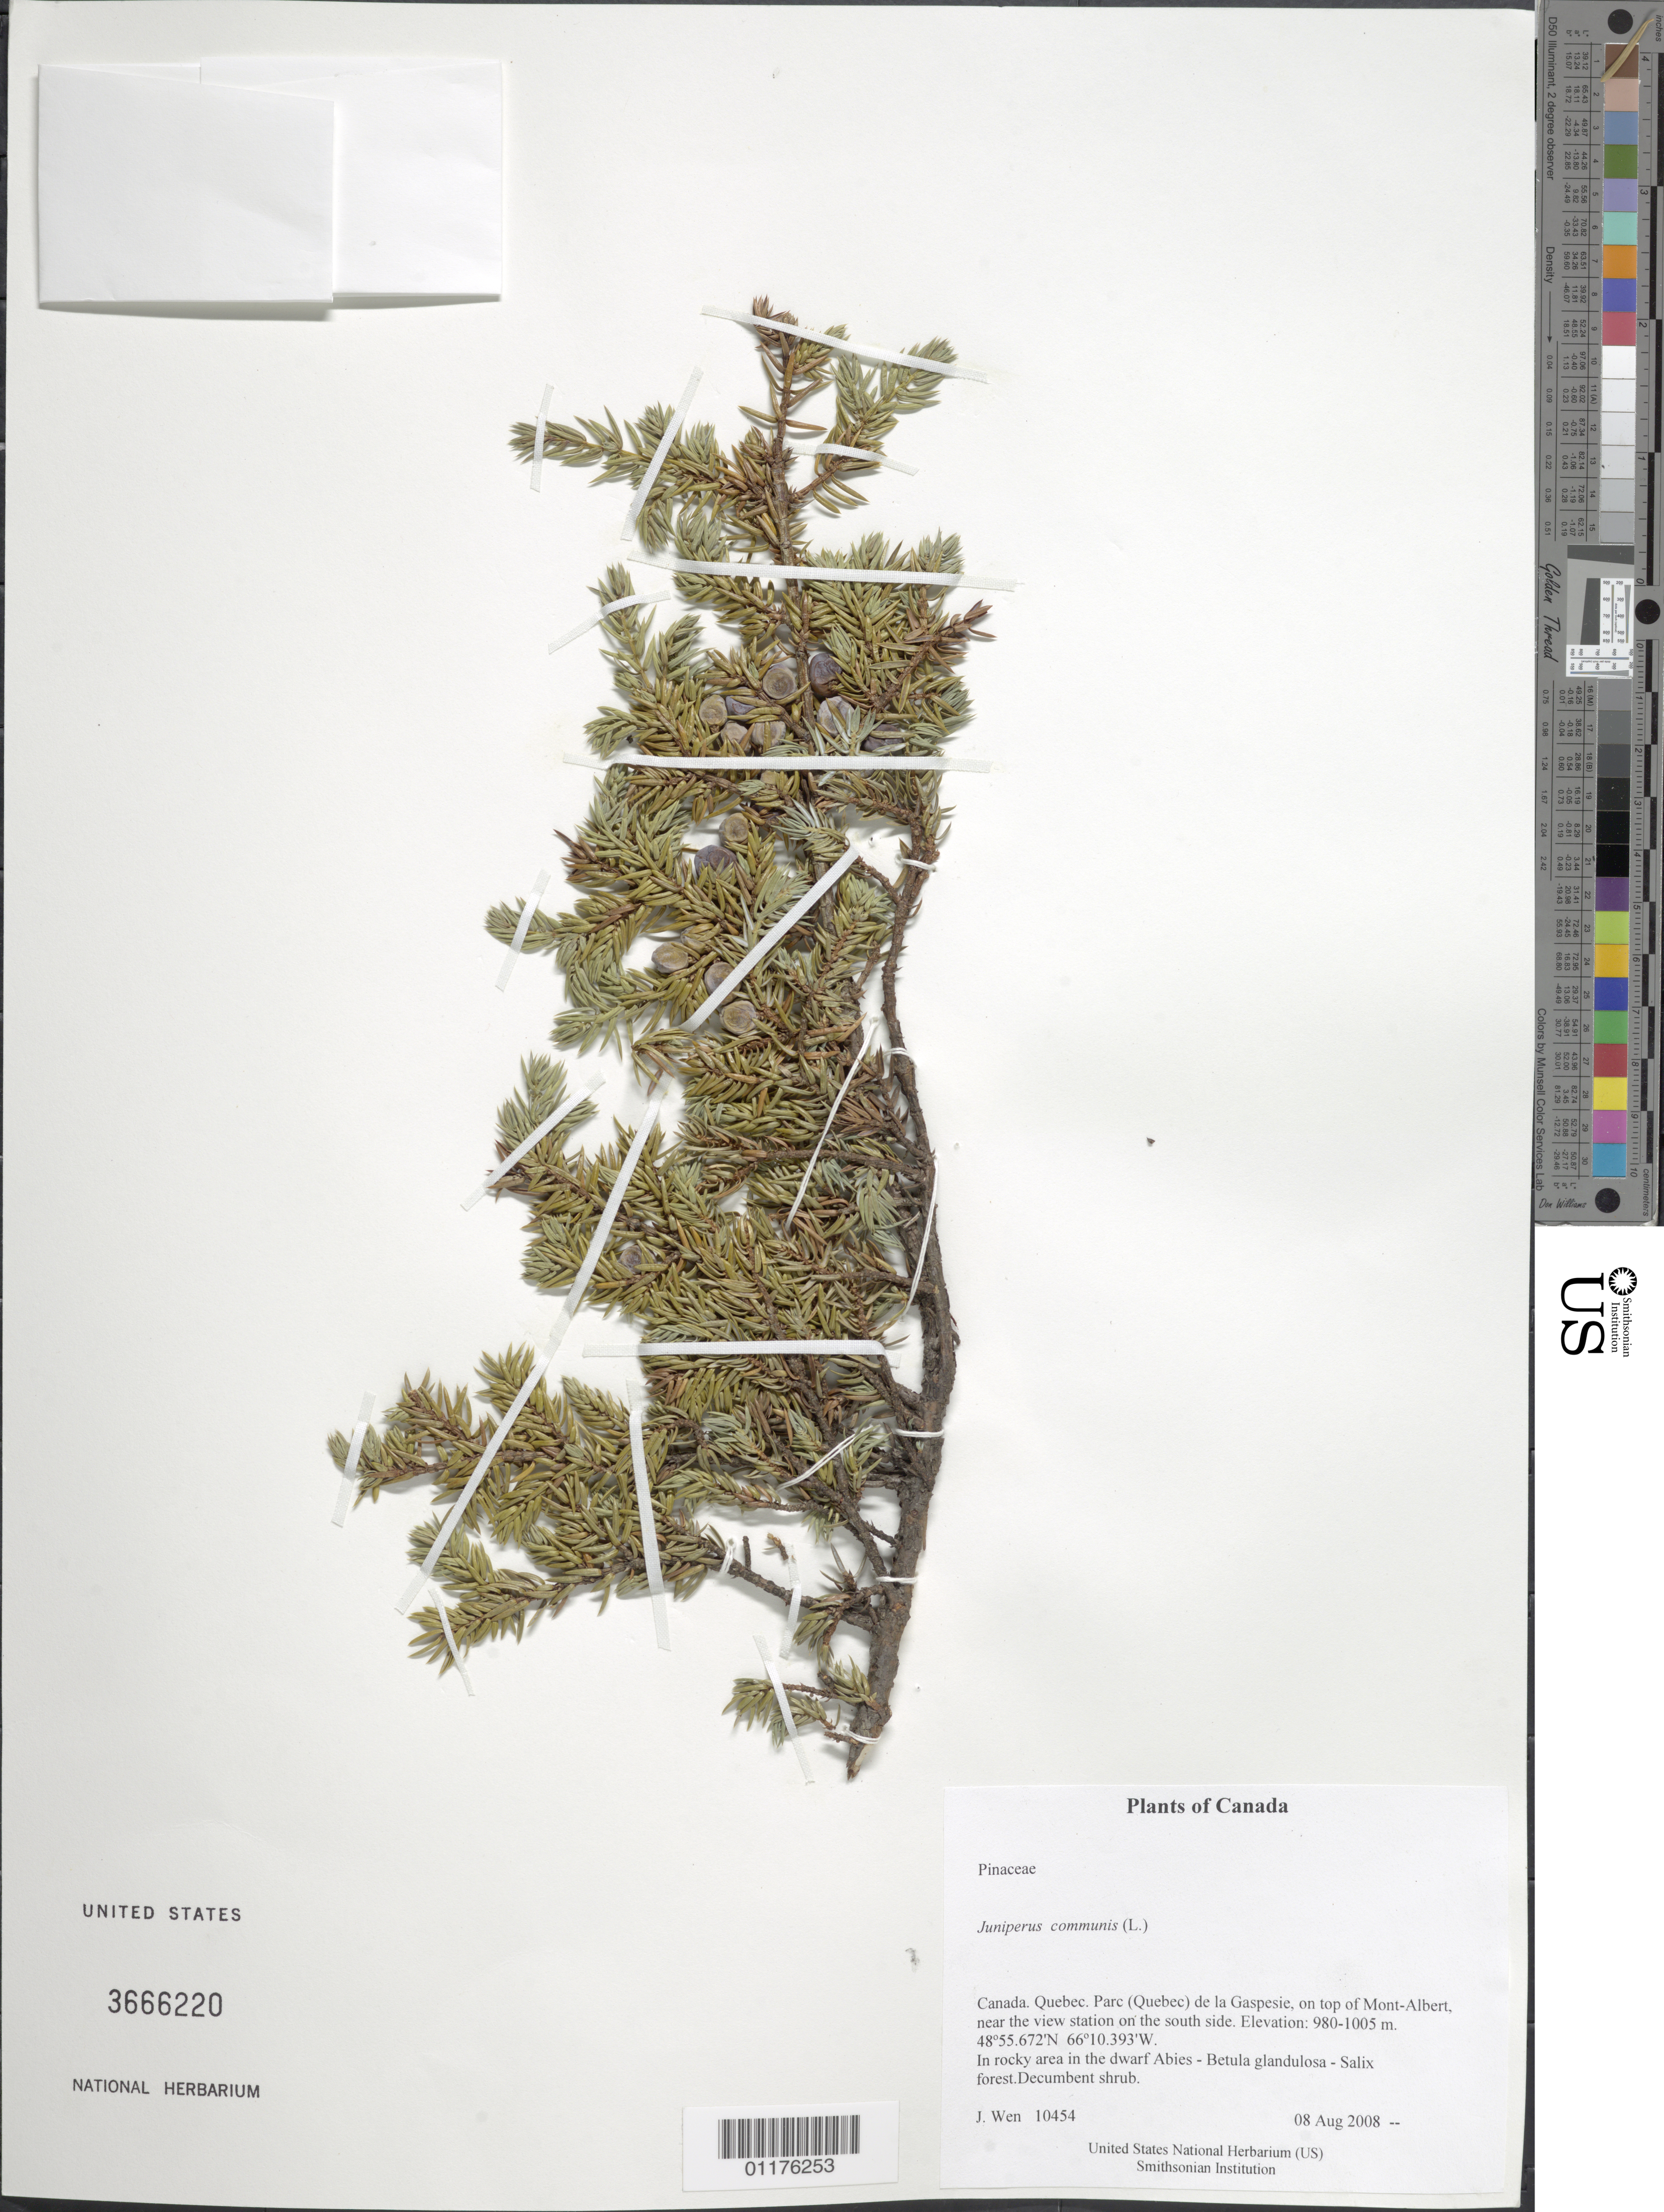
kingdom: Plantae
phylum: Tracheophyta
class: Pinopsida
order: Pinales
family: Cupressaceae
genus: Juniperus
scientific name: Juniperus communis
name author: L.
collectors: J. Wen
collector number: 10454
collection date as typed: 08 Aug 2008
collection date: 2008-08-08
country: Canada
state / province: Quebec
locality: Parc (Quebec) de la Gaspesie, on top of Mont-Albert, near the view station on the south side.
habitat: In rocky area in the dwarf Abies - Betula glandulosa - Salix forest.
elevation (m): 980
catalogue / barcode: US 3666220